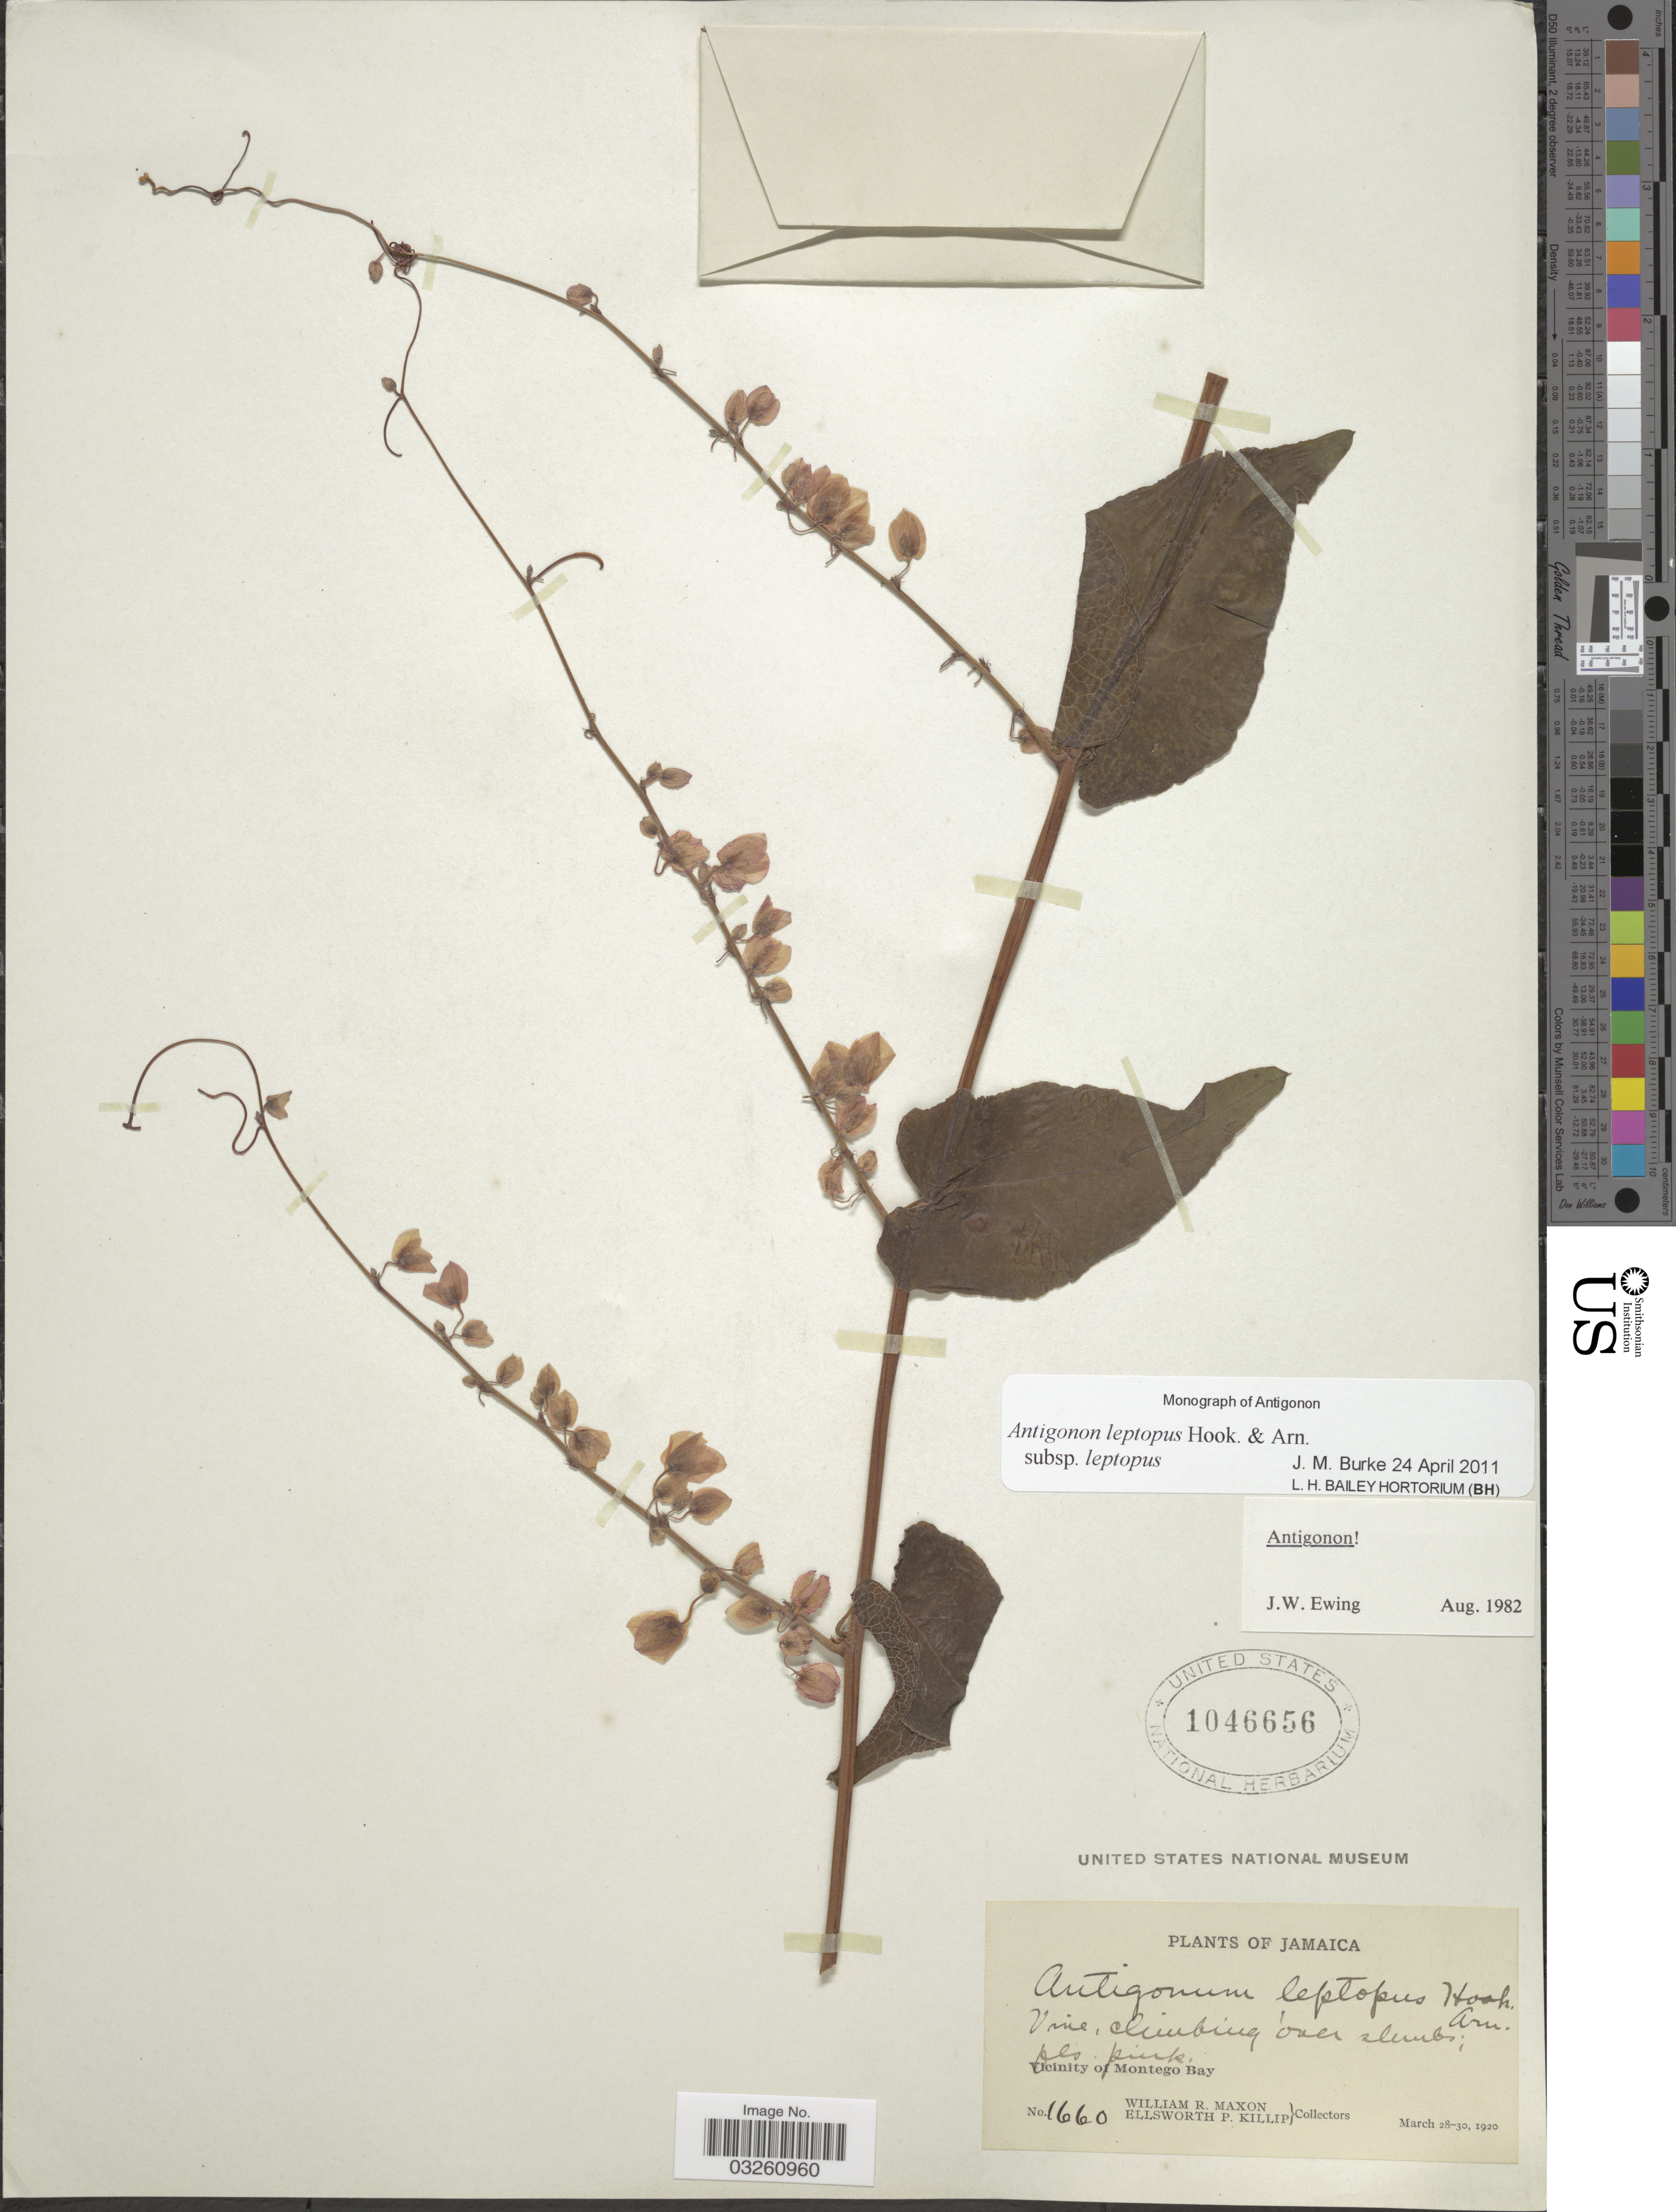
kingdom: Plantae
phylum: Tracheophyta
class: Magnoliopsida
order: Caryophyllales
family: Polygonaceae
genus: Antigonon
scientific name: Antigonon leptopus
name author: Hook. & Arn.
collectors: W. R. Maxon & E. P. Killip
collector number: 1660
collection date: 1920-03-28/1920-03-30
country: Jamaica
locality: Vicinity of Montego Bay.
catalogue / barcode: US 1046656